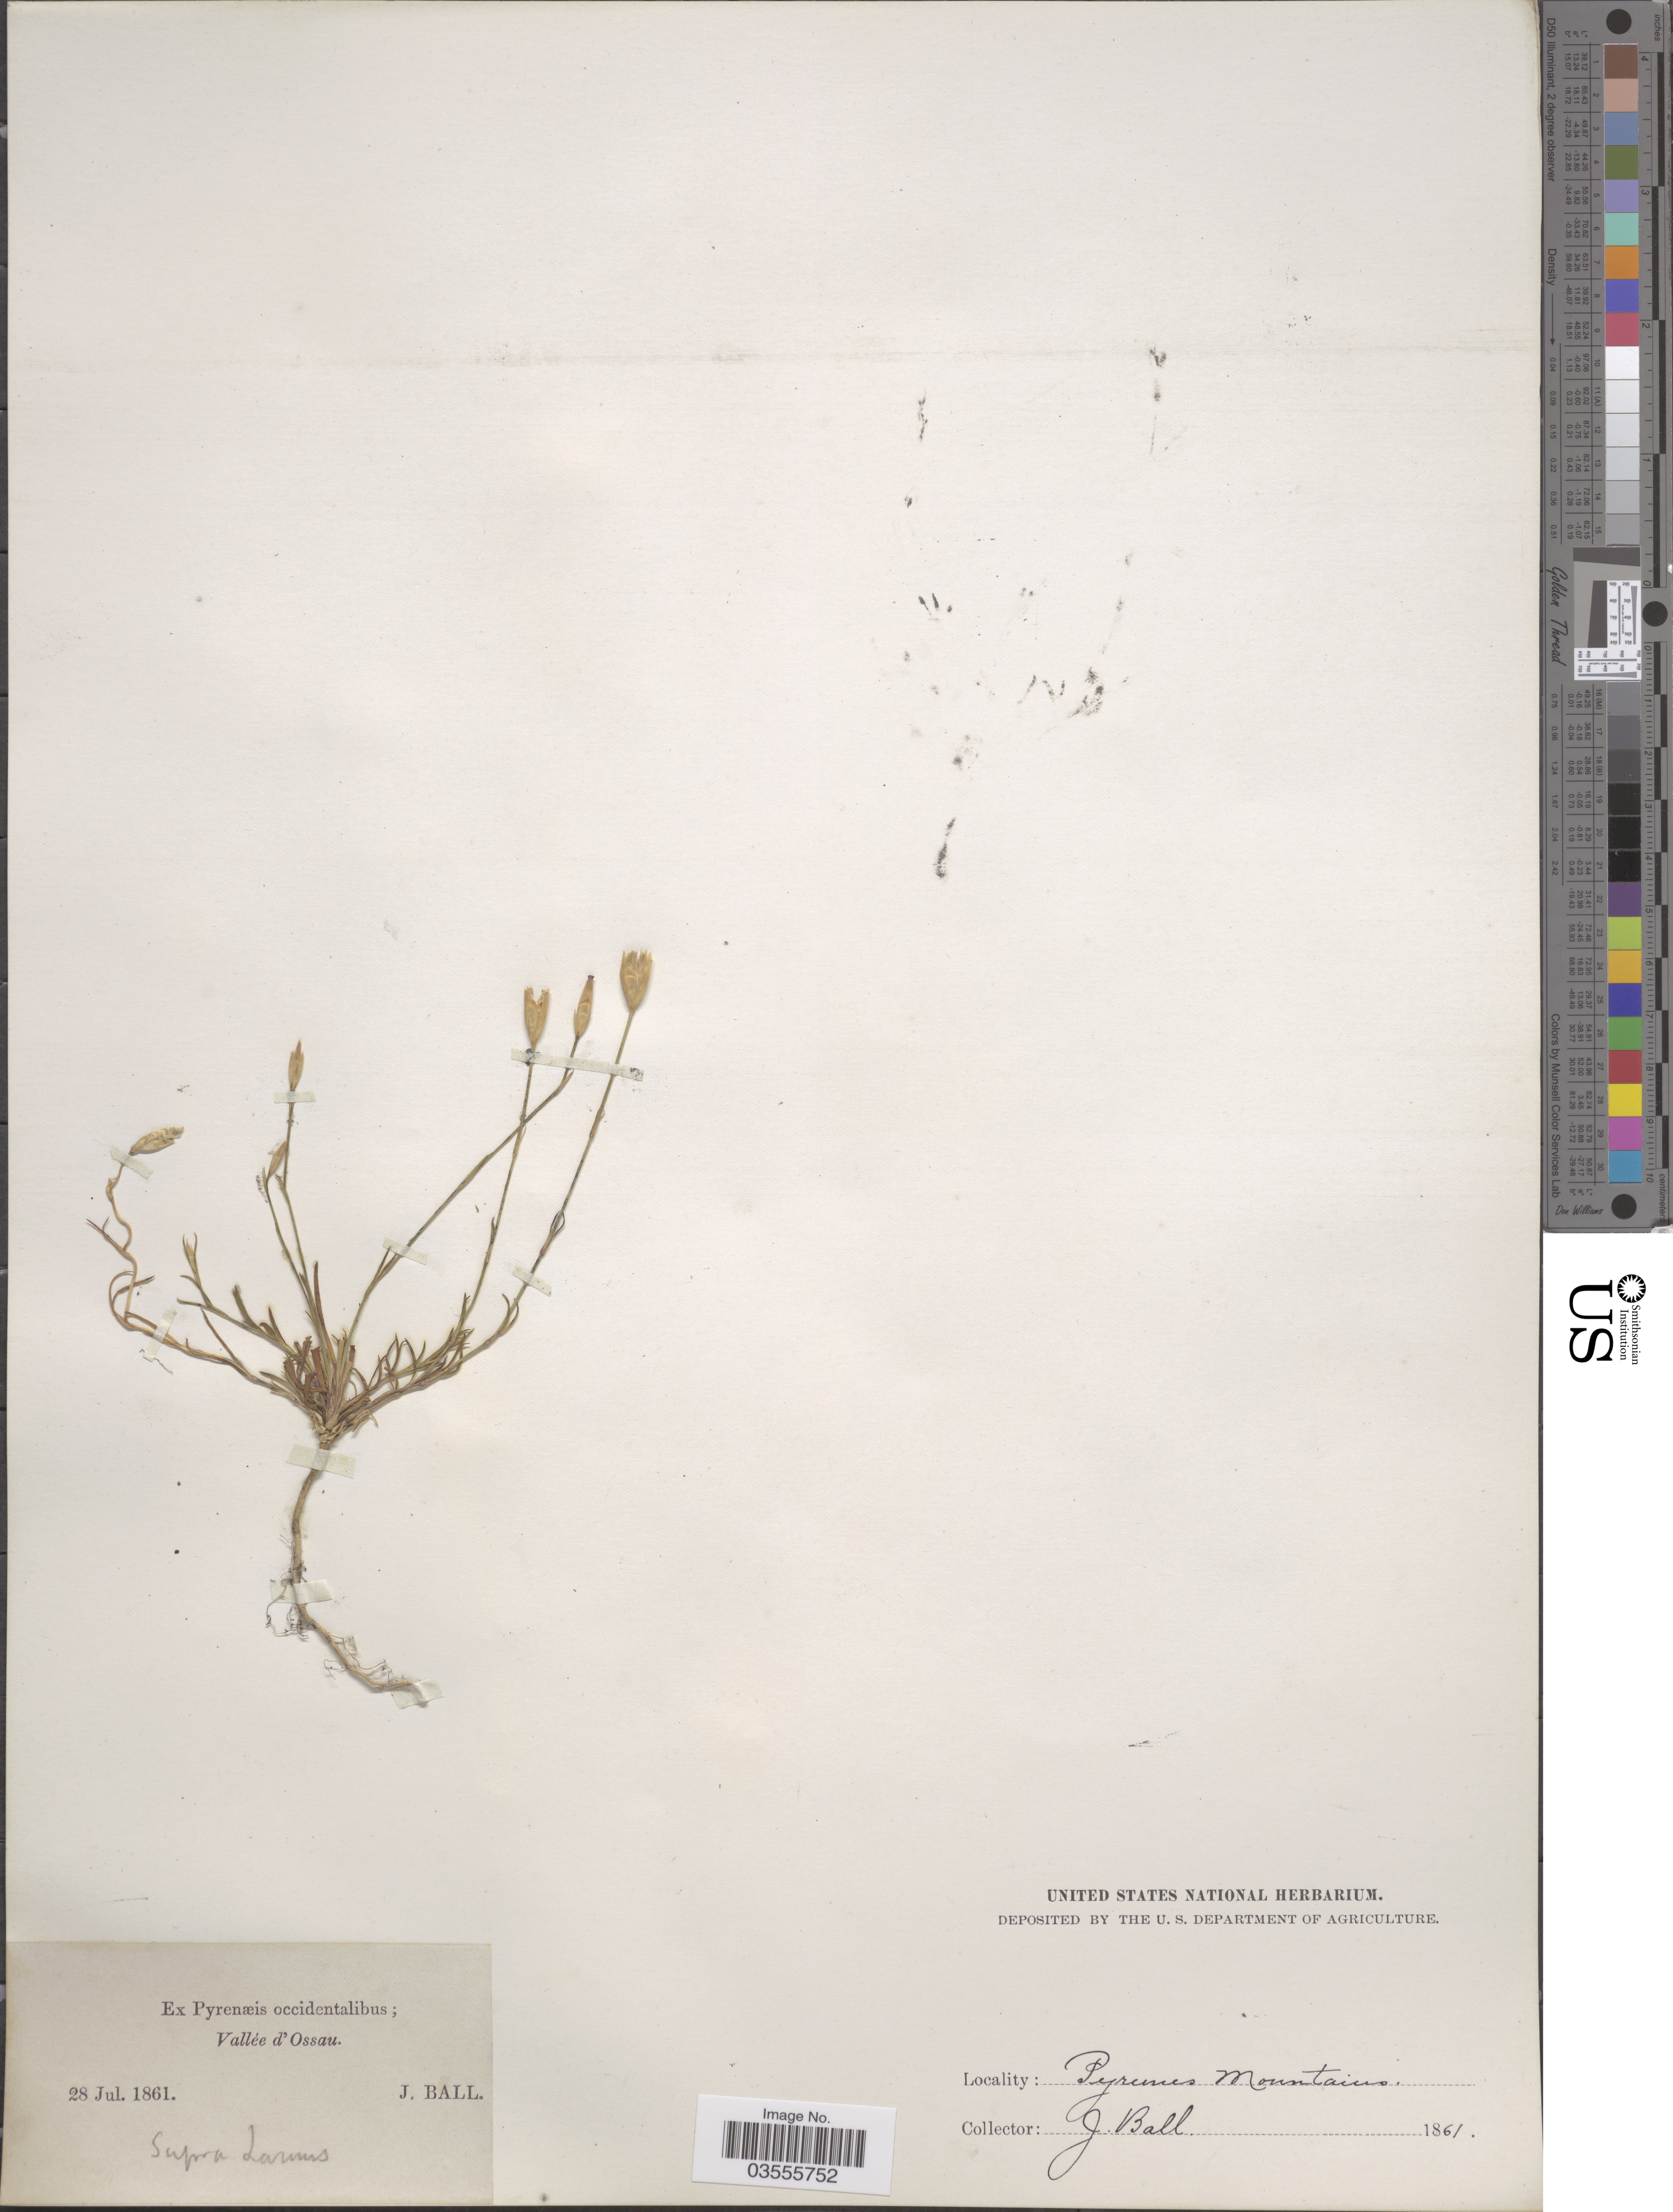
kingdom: Plantae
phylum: Tracheophyta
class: Magnoliopsida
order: Caryophyllales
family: Caryophyllaceae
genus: Petrorhagia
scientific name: Petrorhagia prolifera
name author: (L.) P.W. Ball & Heywood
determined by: Rabeler, R. K.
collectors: J. Ball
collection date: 1861-07-28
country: France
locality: Ex Pyrenæis occidentalibus; Vallée d'Ossau. Supra Laruns Pyrenees Mountains.